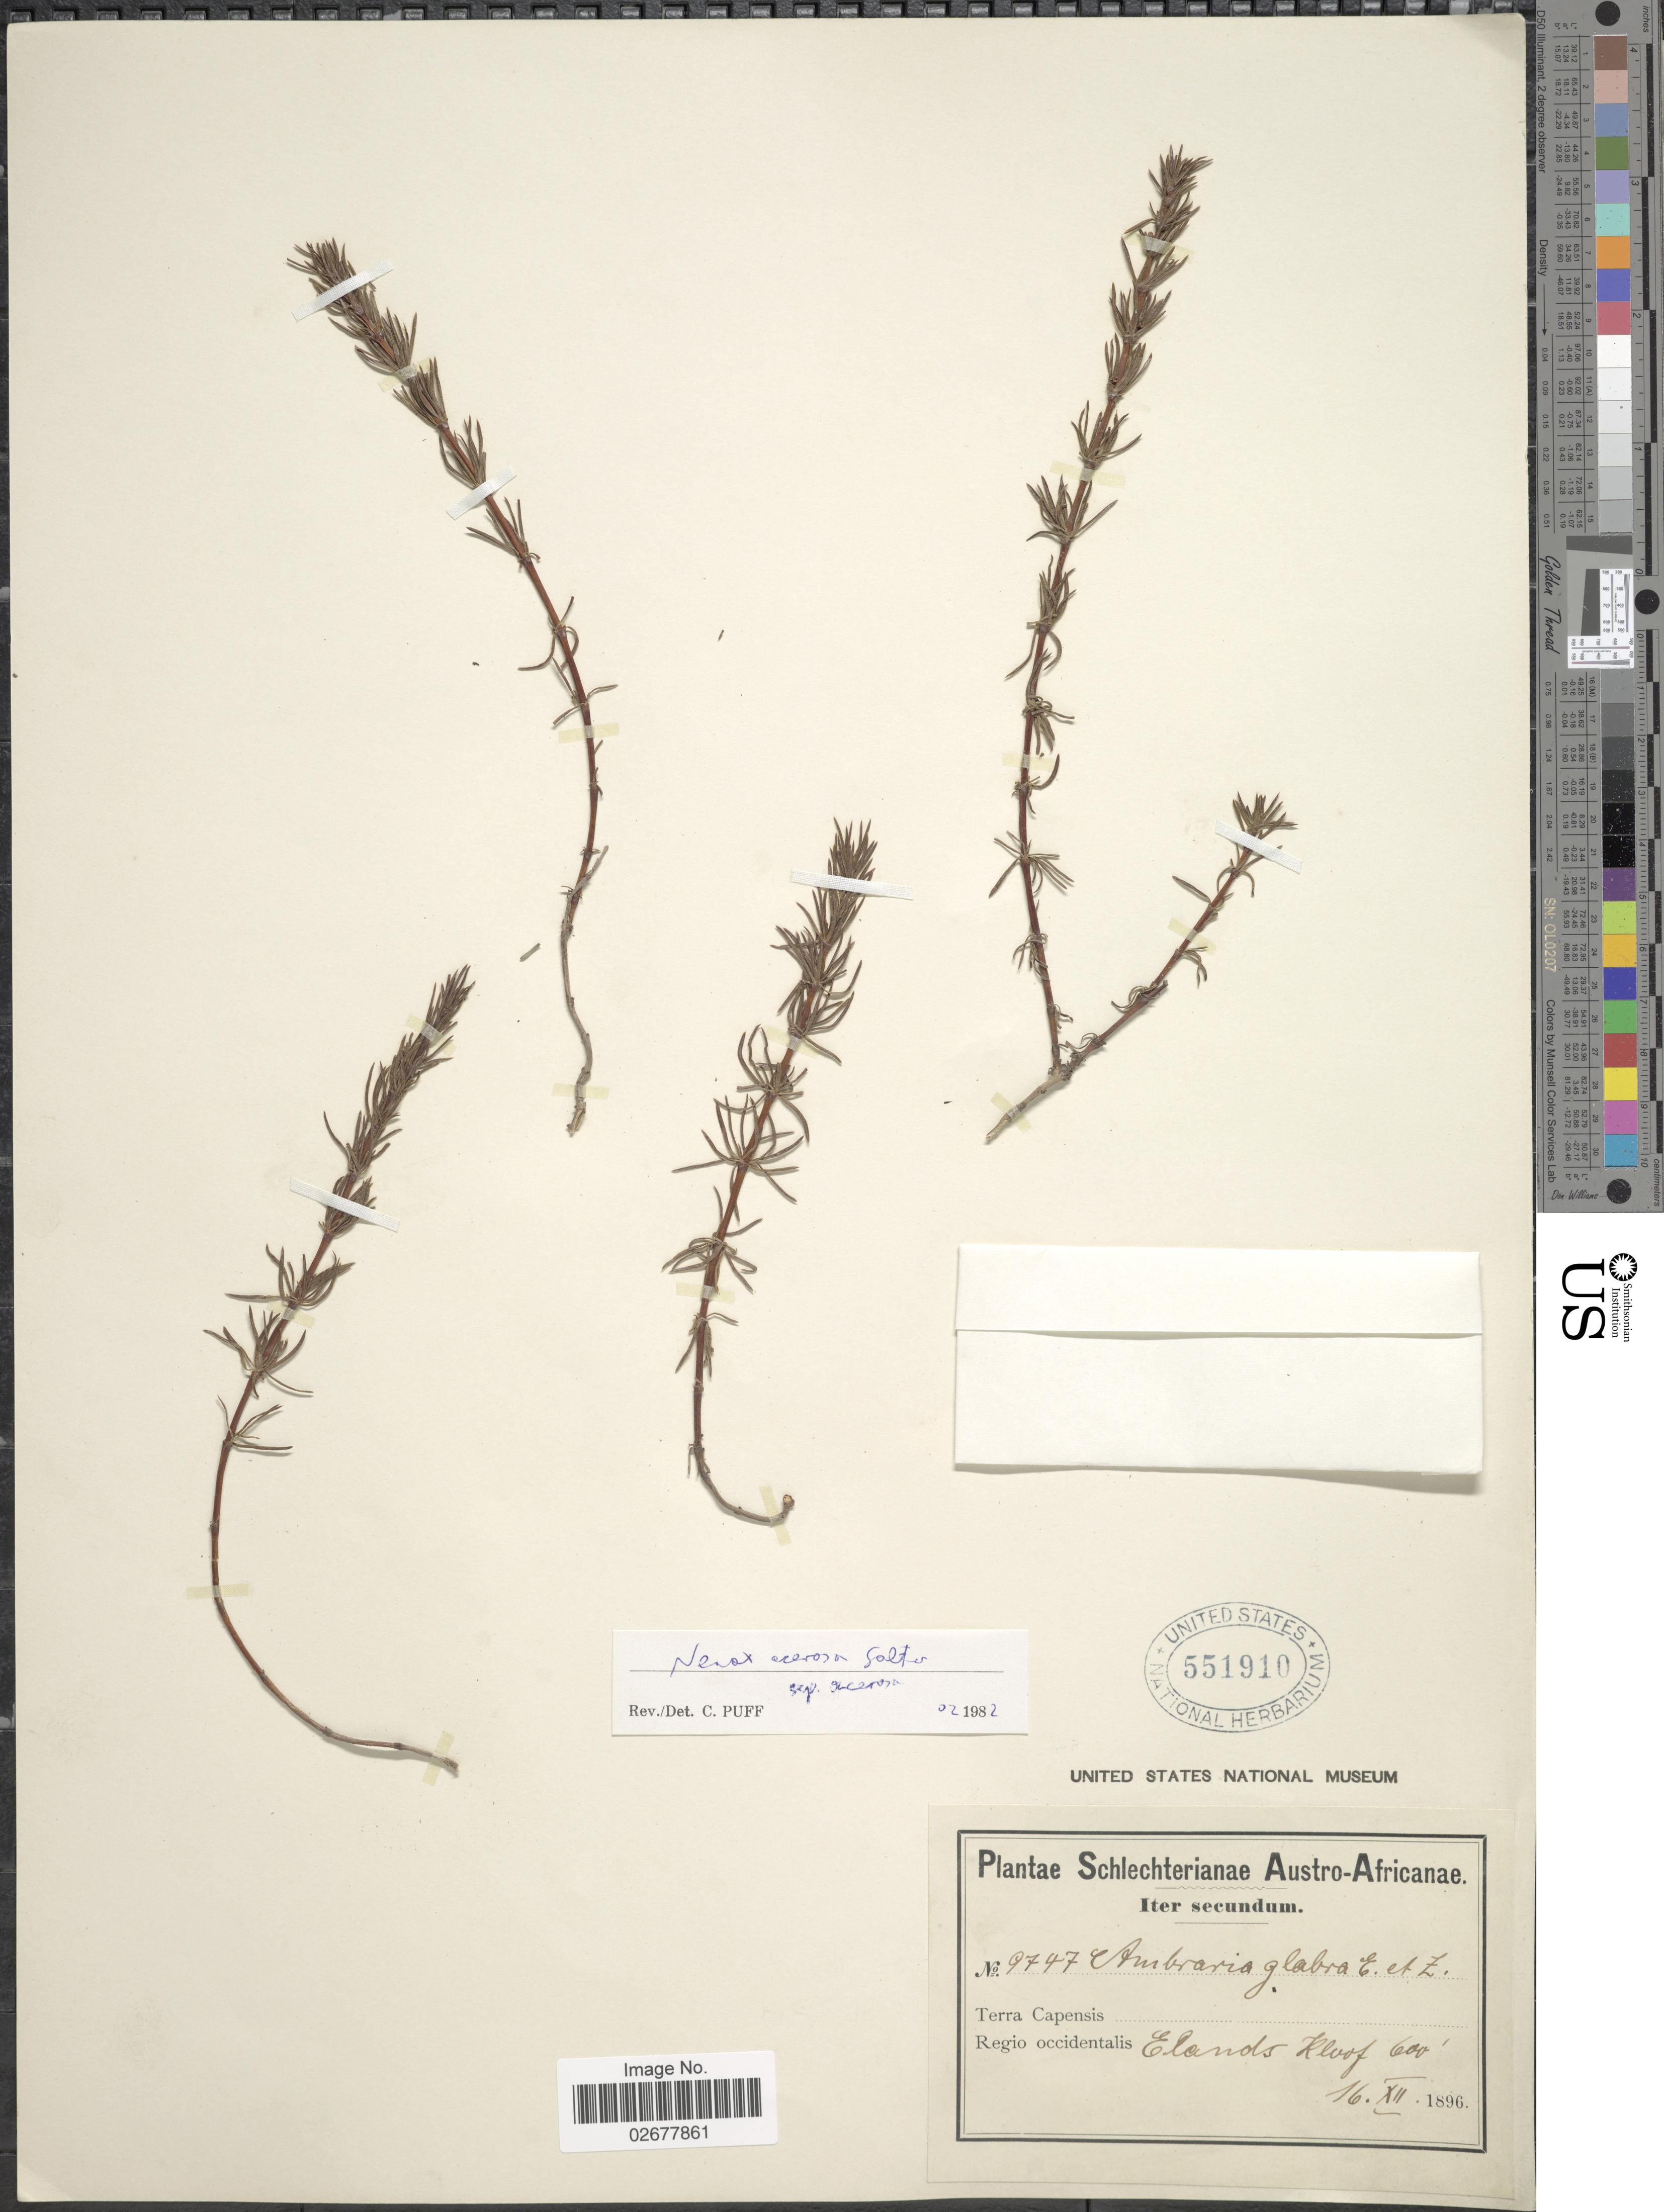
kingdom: Plantae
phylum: Tracheophyta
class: Magnoliopsida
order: Gentianales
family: Rubiaceae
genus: Nenax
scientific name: Nenax acerosa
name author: Gaertn.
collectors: Schlechter, --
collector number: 9747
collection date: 1896-12-16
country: South Africa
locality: Austro-Africanae, Terra Capensis, Regio occidentalis, Elands Kloof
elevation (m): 183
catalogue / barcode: US 551910